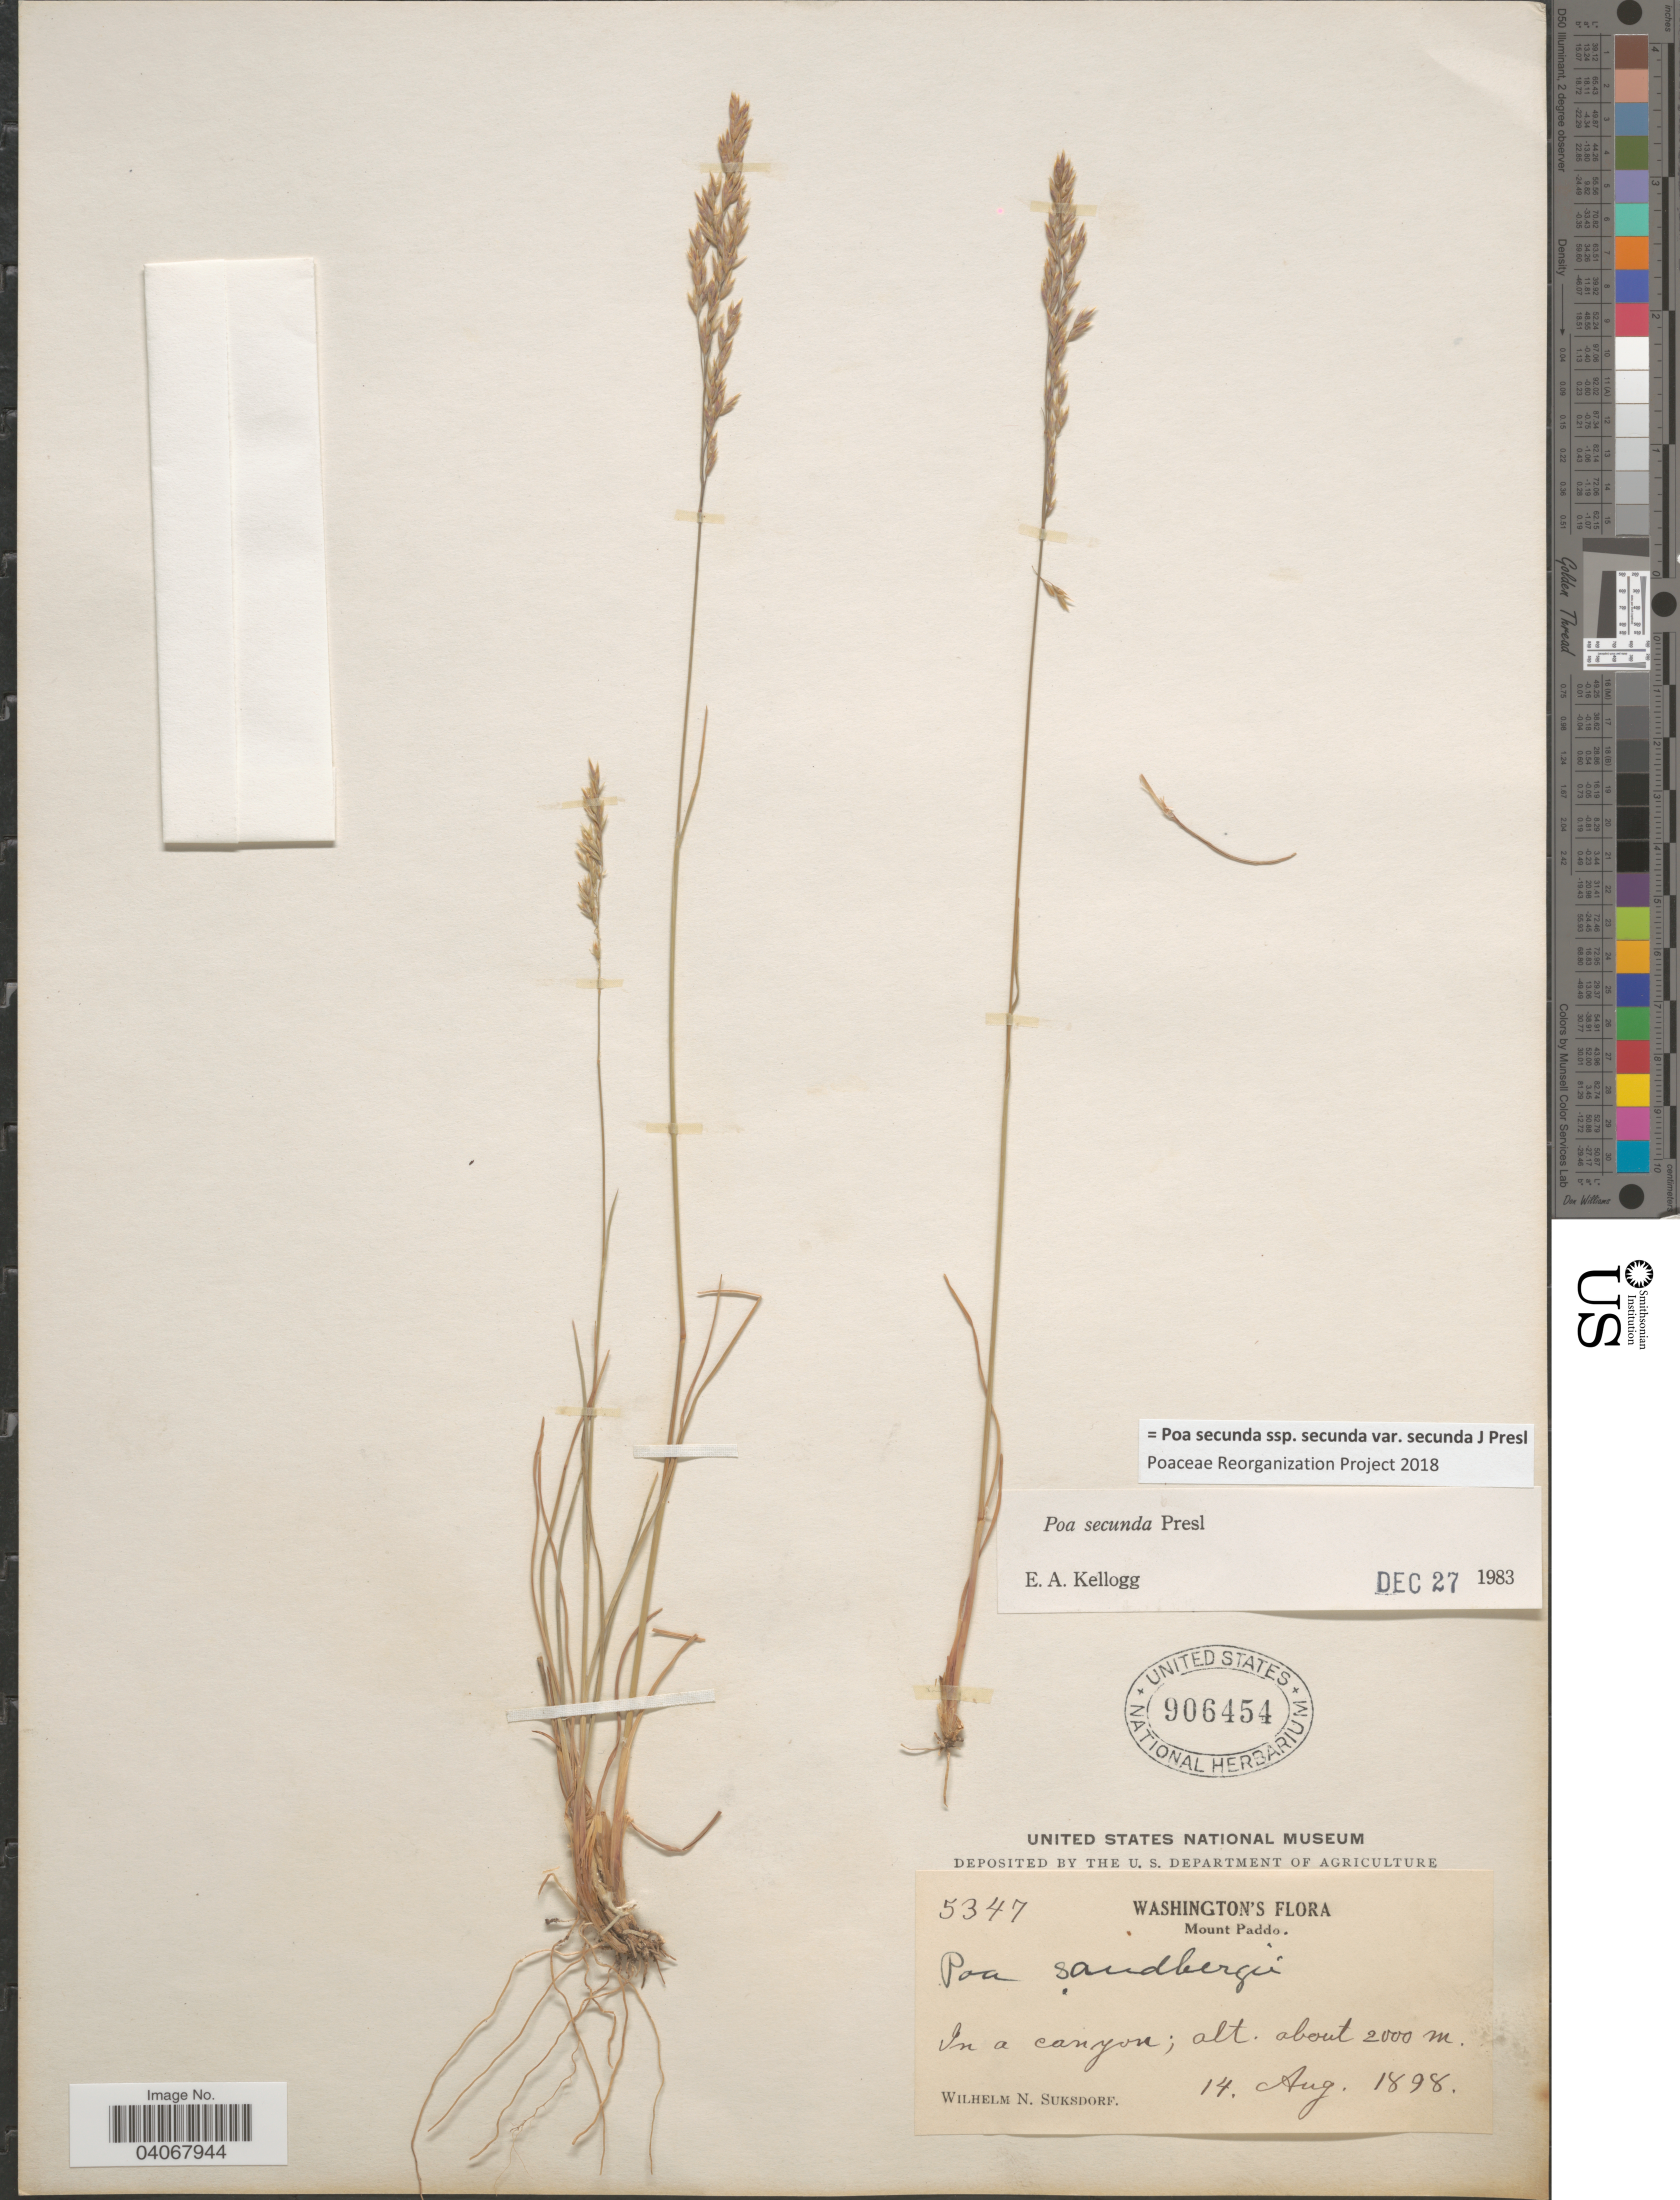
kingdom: Plantae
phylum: Tracheophyta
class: Liliopsida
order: Poales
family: Poaceae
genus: Poa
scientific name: Poa secunda subsp. secunda var. secunda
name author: J. Presl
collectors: W. N. Suksdorf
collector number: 5347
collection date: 1898-08-14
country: United States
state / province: Washington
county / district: Skamania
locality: Mount Paddo. In a canyon.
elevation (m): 2000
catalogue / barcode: US 906454